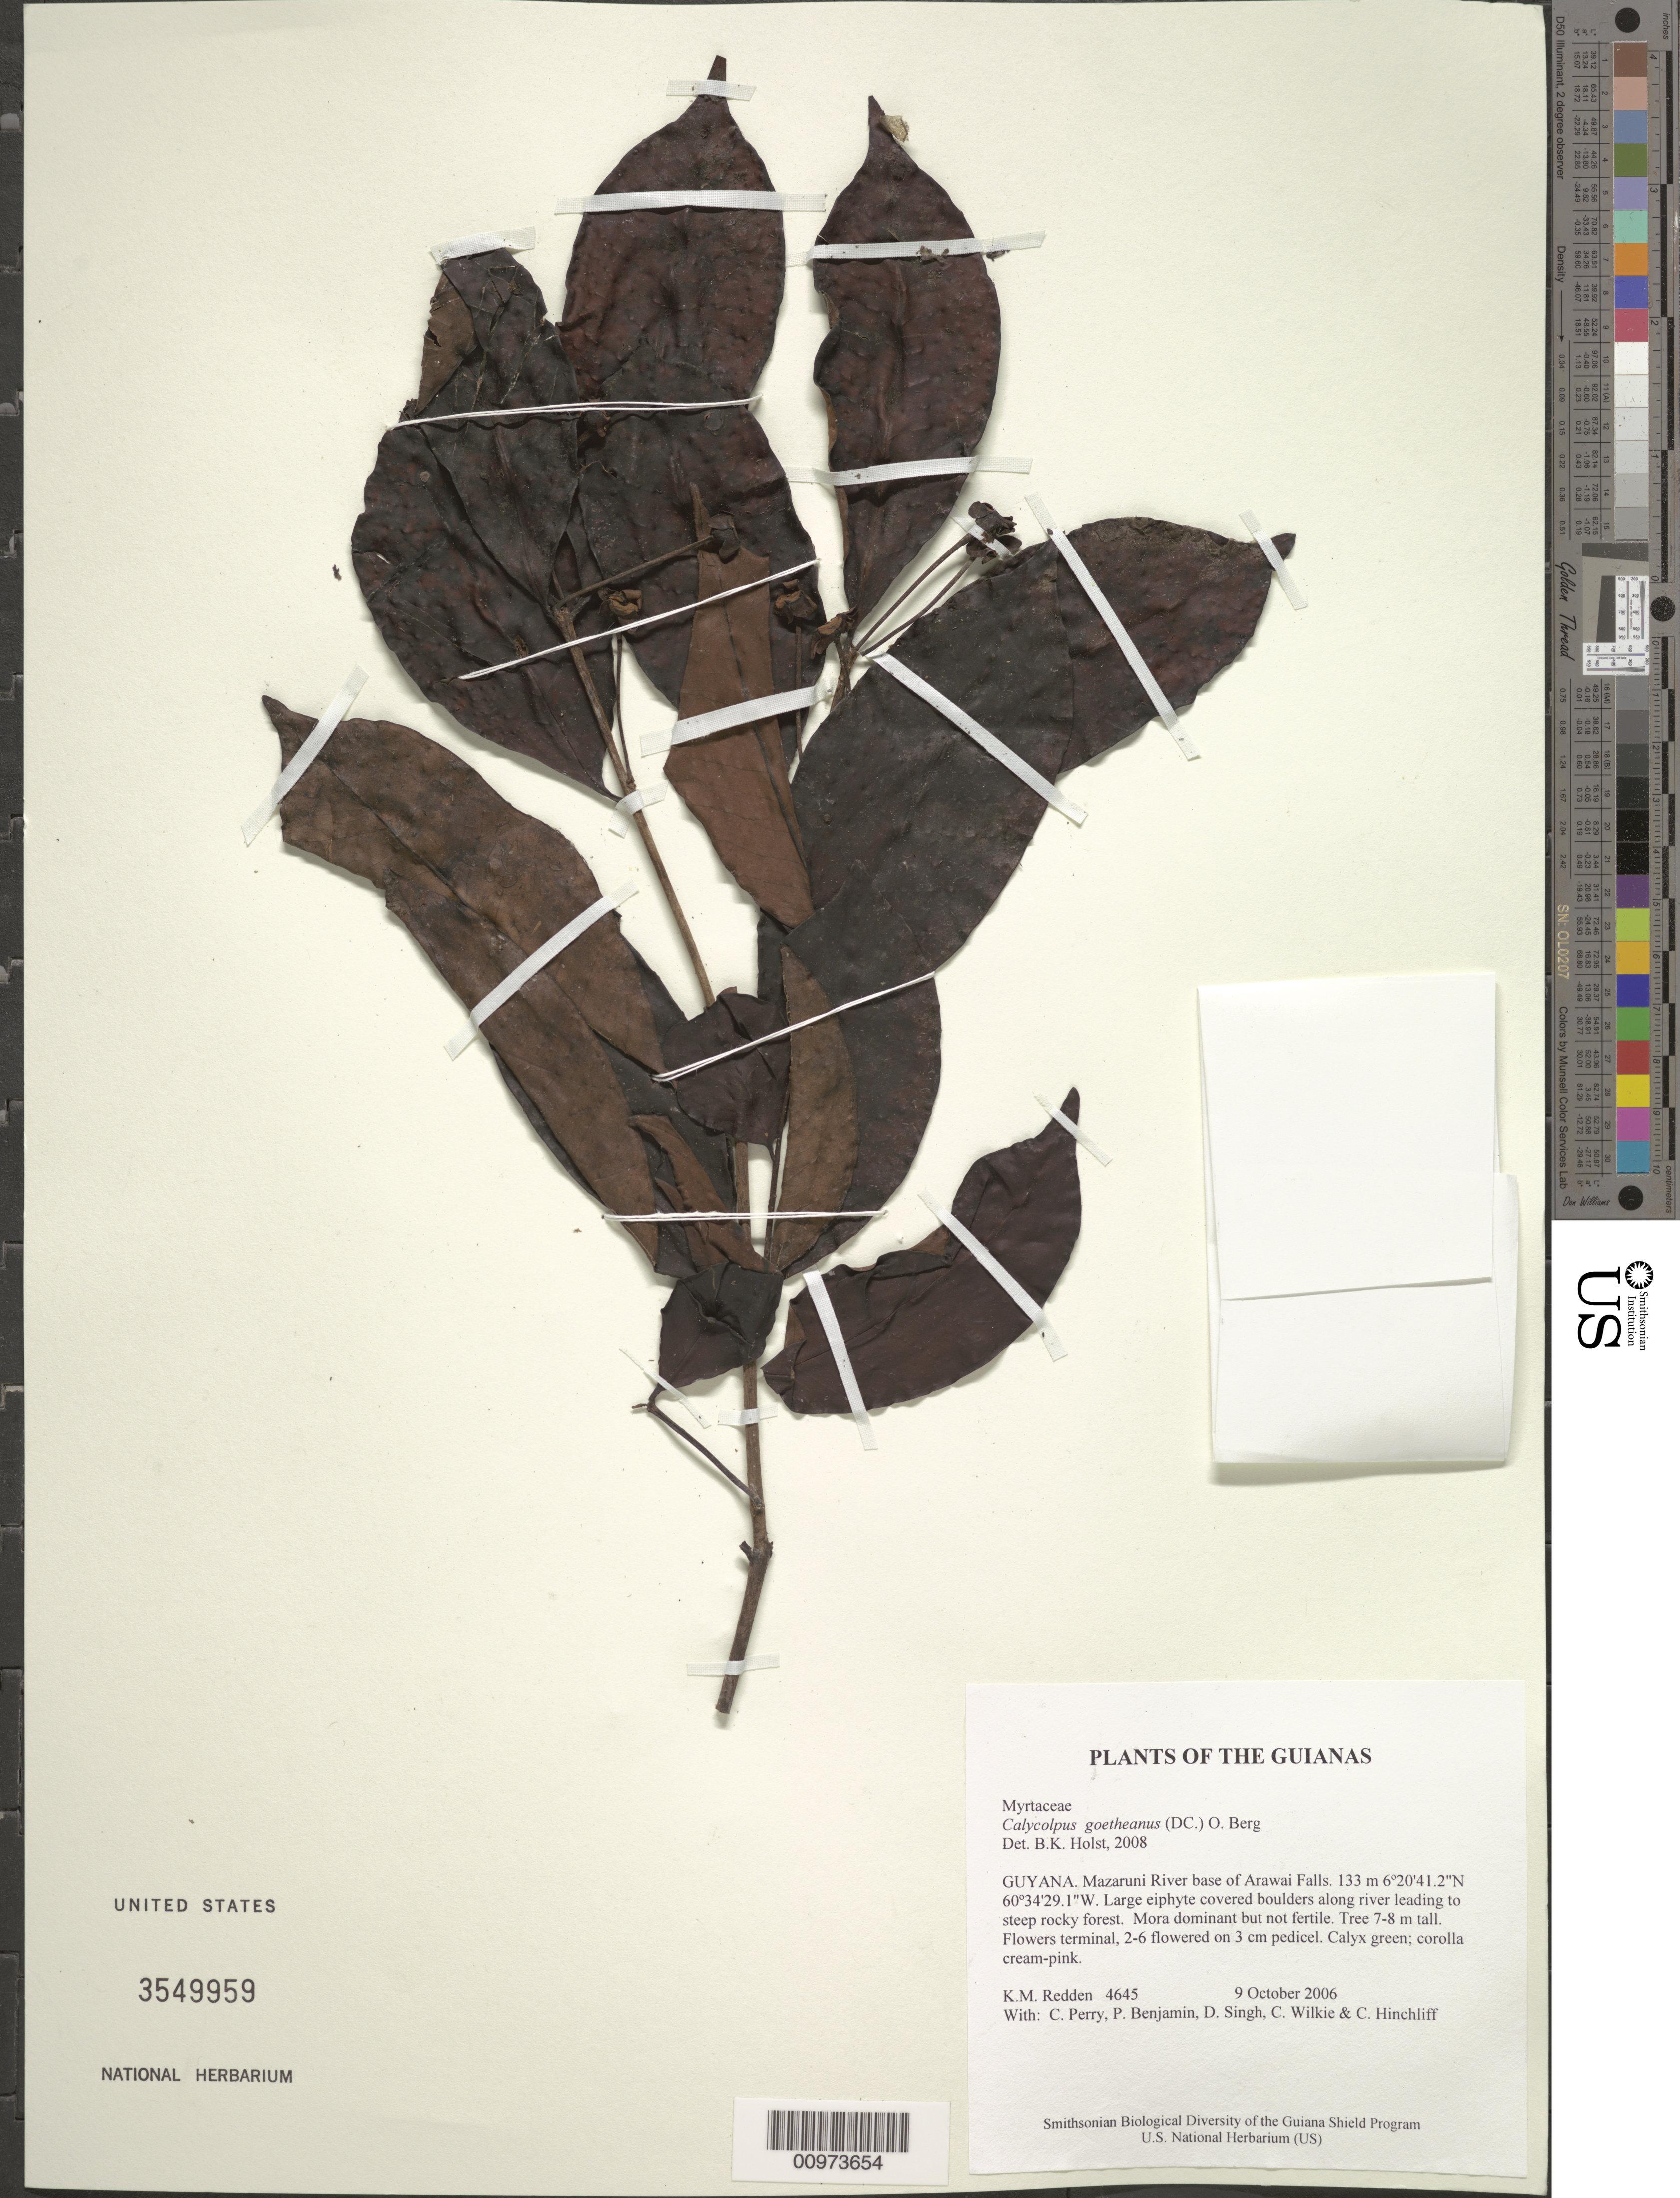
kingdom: Plantae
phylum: Tracheophyta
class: Magnoliopsida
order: Myrtales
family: Myrtaceae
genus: Calycolpus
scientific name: Calycolpus goetheanus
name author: (DC.) O. Berg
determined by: Holst, Bruce K.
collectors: K. M. Redden, C. Perry, P. Benjamin, D. Singh, C. Wilkie & C. E. Hinchliff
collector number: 4645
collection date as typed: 9 October 2006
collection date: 2006-10-09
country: Guyana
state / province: Cuyuni-Mazaruni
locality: Mazaruni River base of Arawai Falls.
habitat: Large epiphyte covered boulders along river leading to steep rocky forest. Mora dominant but not fertile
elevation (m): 133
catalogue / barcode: US 3549959